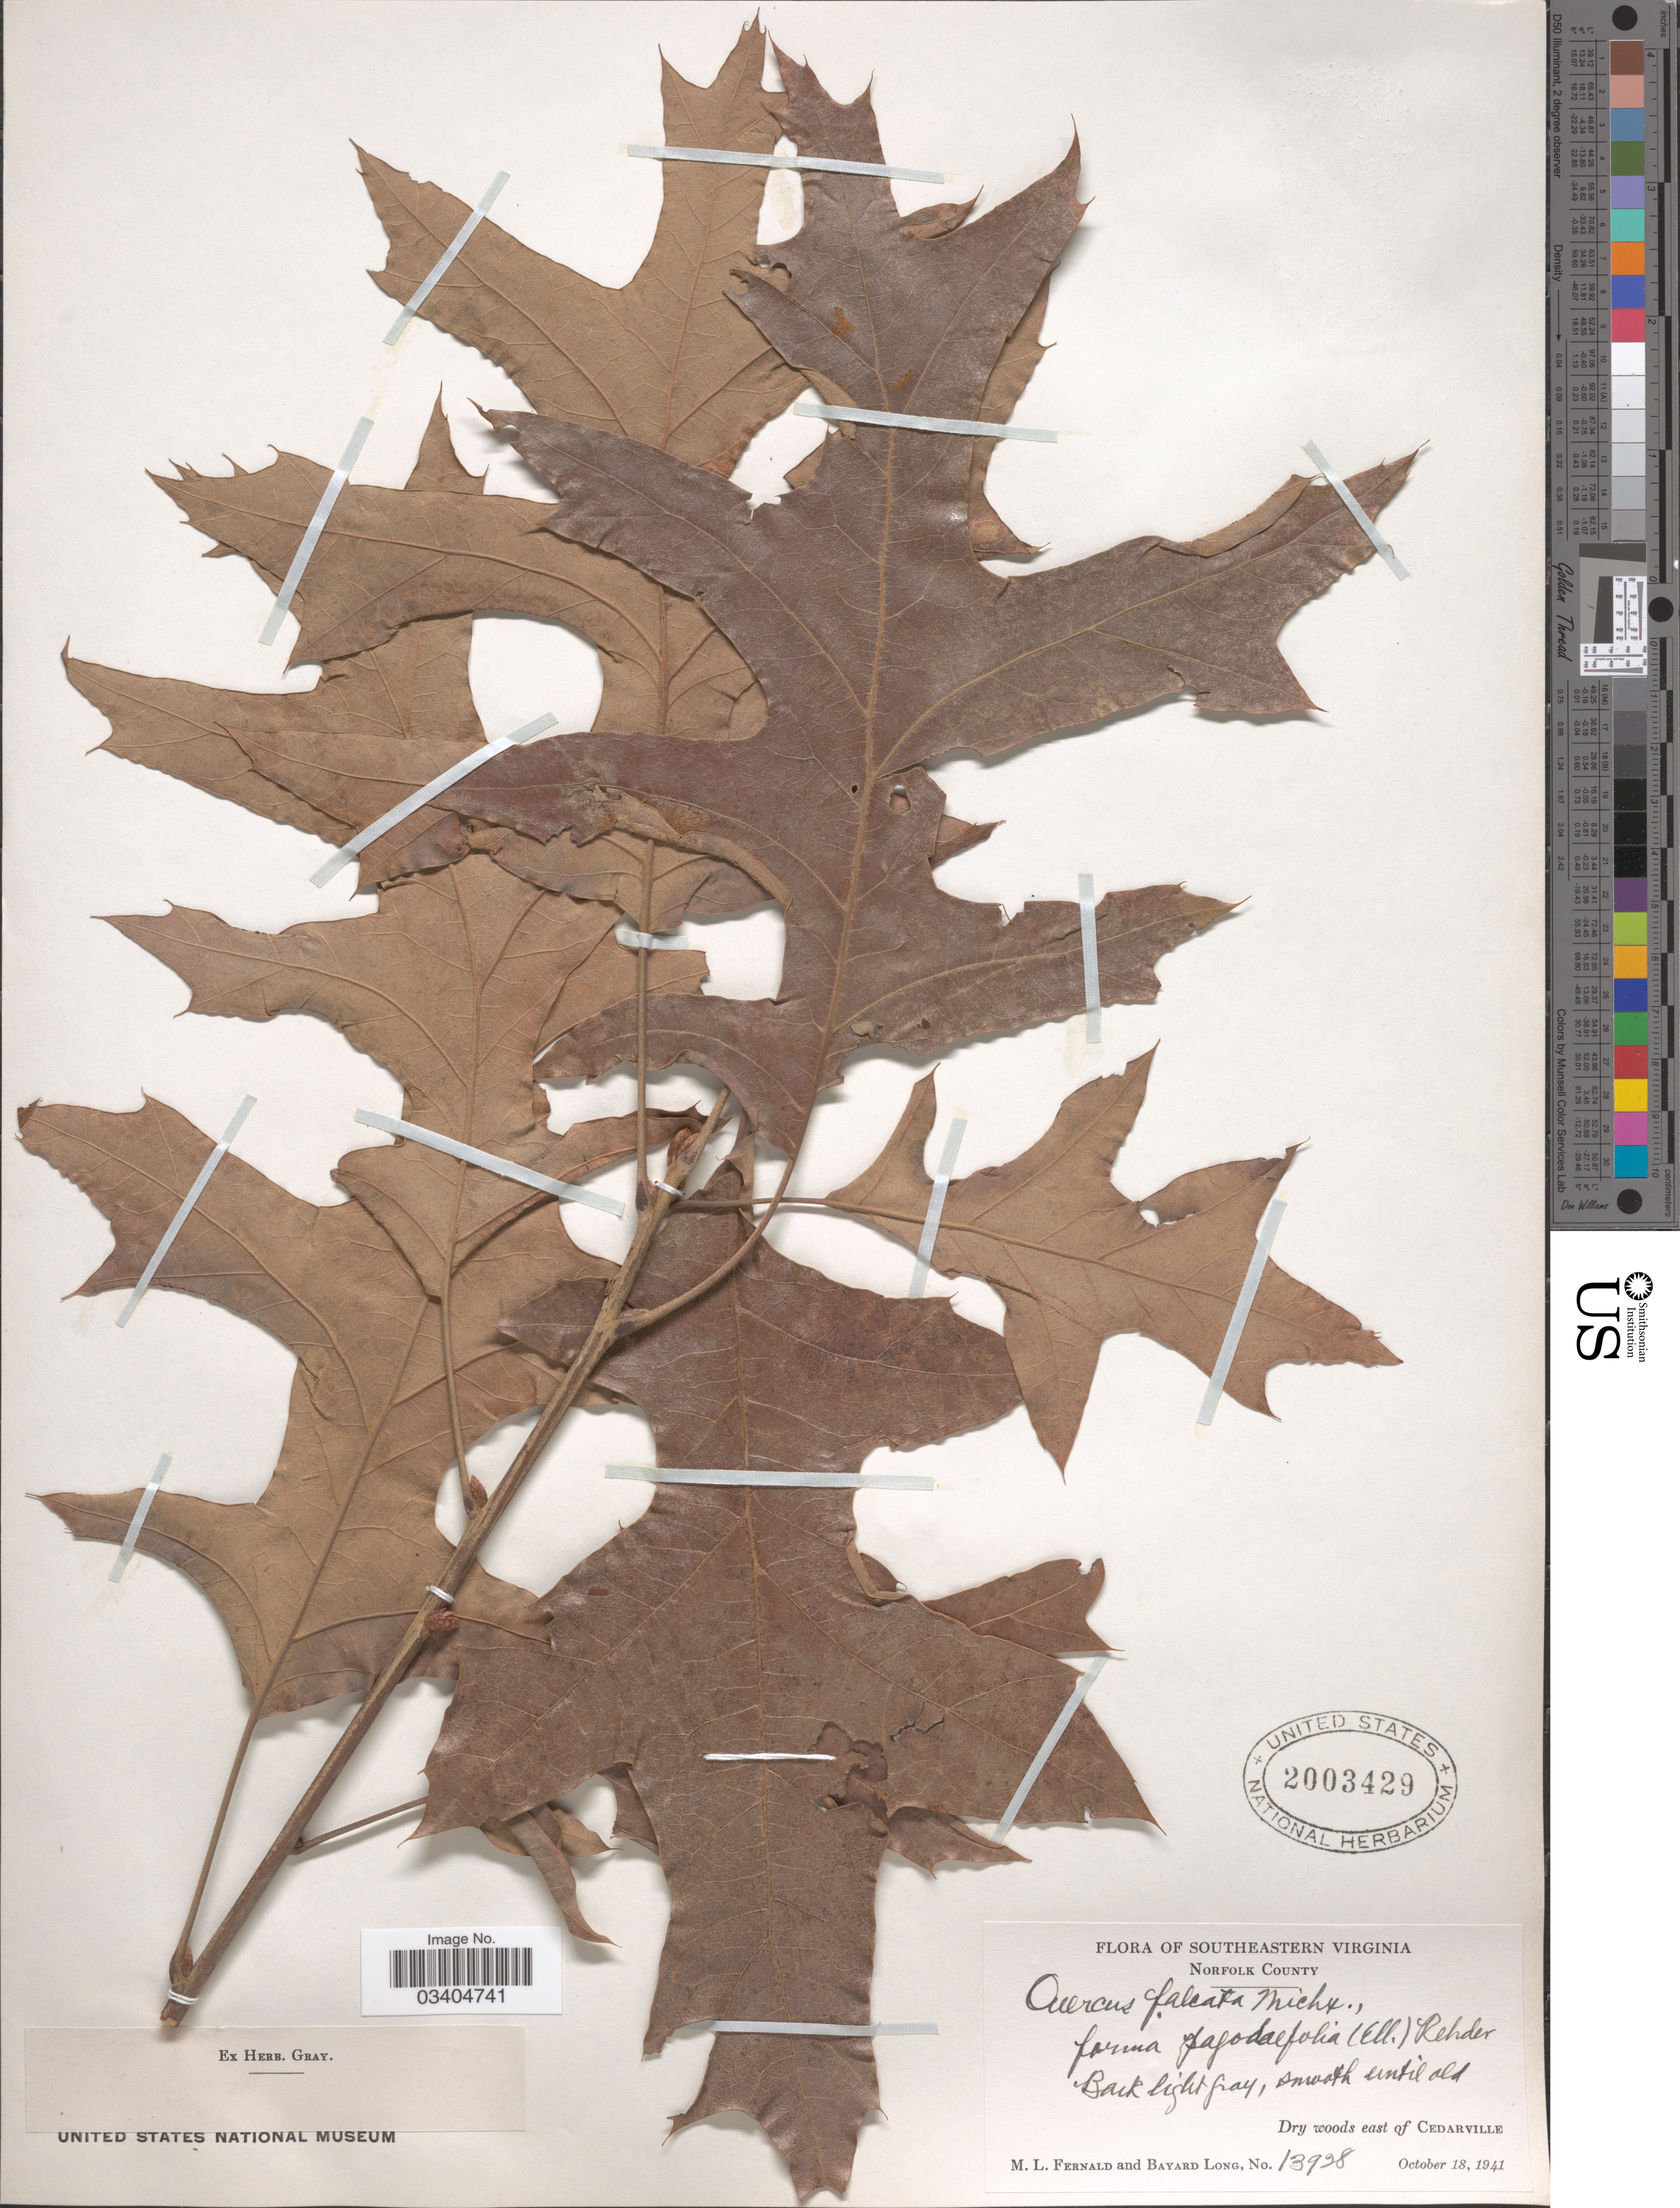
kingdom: Plantae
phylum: Tracheophyta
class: Magnoliopsida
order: Fagales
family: Fagaceae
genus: Quercus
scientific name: Quercus falcata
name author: Michx.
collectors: M. L. Fernald & B. Long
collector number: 13928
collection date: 1941-10-18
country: United States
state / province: Virginia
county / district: City of Norfolk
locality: Southeastern Virginia. Norfolk County. Dry woods east of Cedarville.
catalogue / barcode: US 2003429